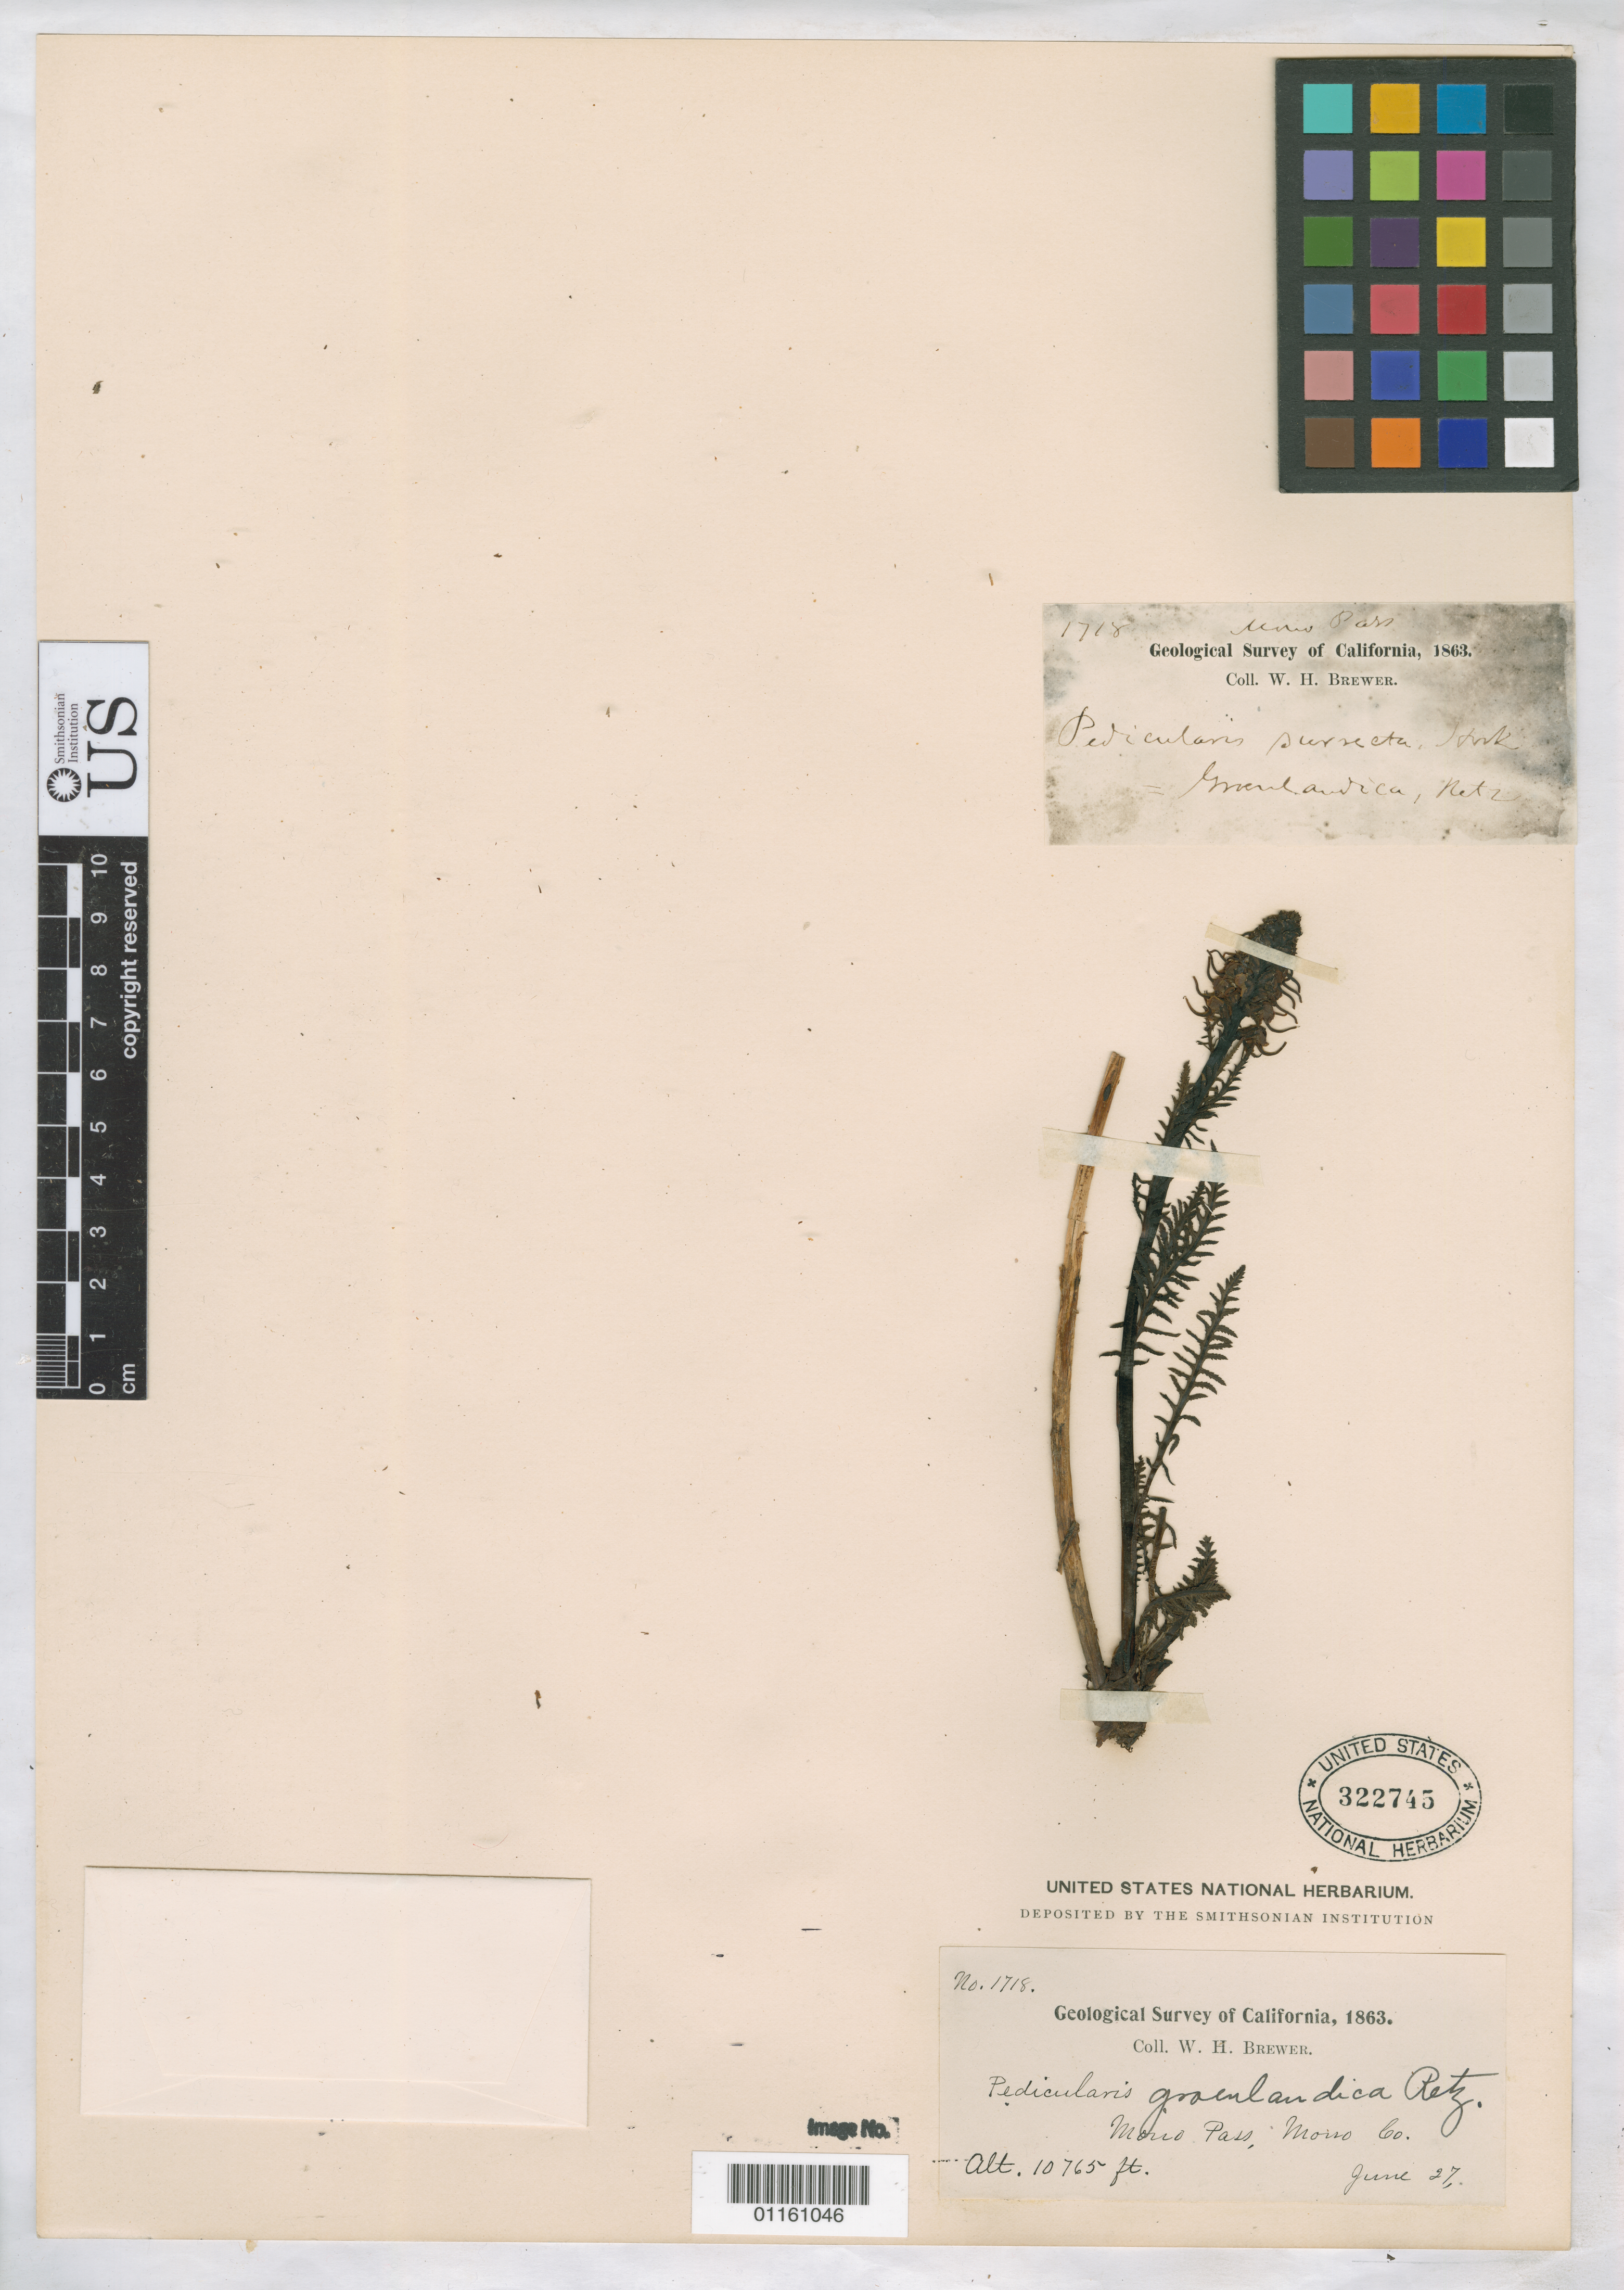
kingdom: Plantae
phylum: Tracheophyta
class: Magnoliopsida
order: Lamiales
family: Orobanchaceae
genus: Pedicularis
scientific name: Pedicularis groenlandica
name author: Retz.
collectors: W. H. Brewer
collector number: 1718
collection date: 1863-06-27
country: United States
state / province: California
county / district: Mono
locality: Mono Pass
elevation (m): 3281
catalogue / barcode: US 322745